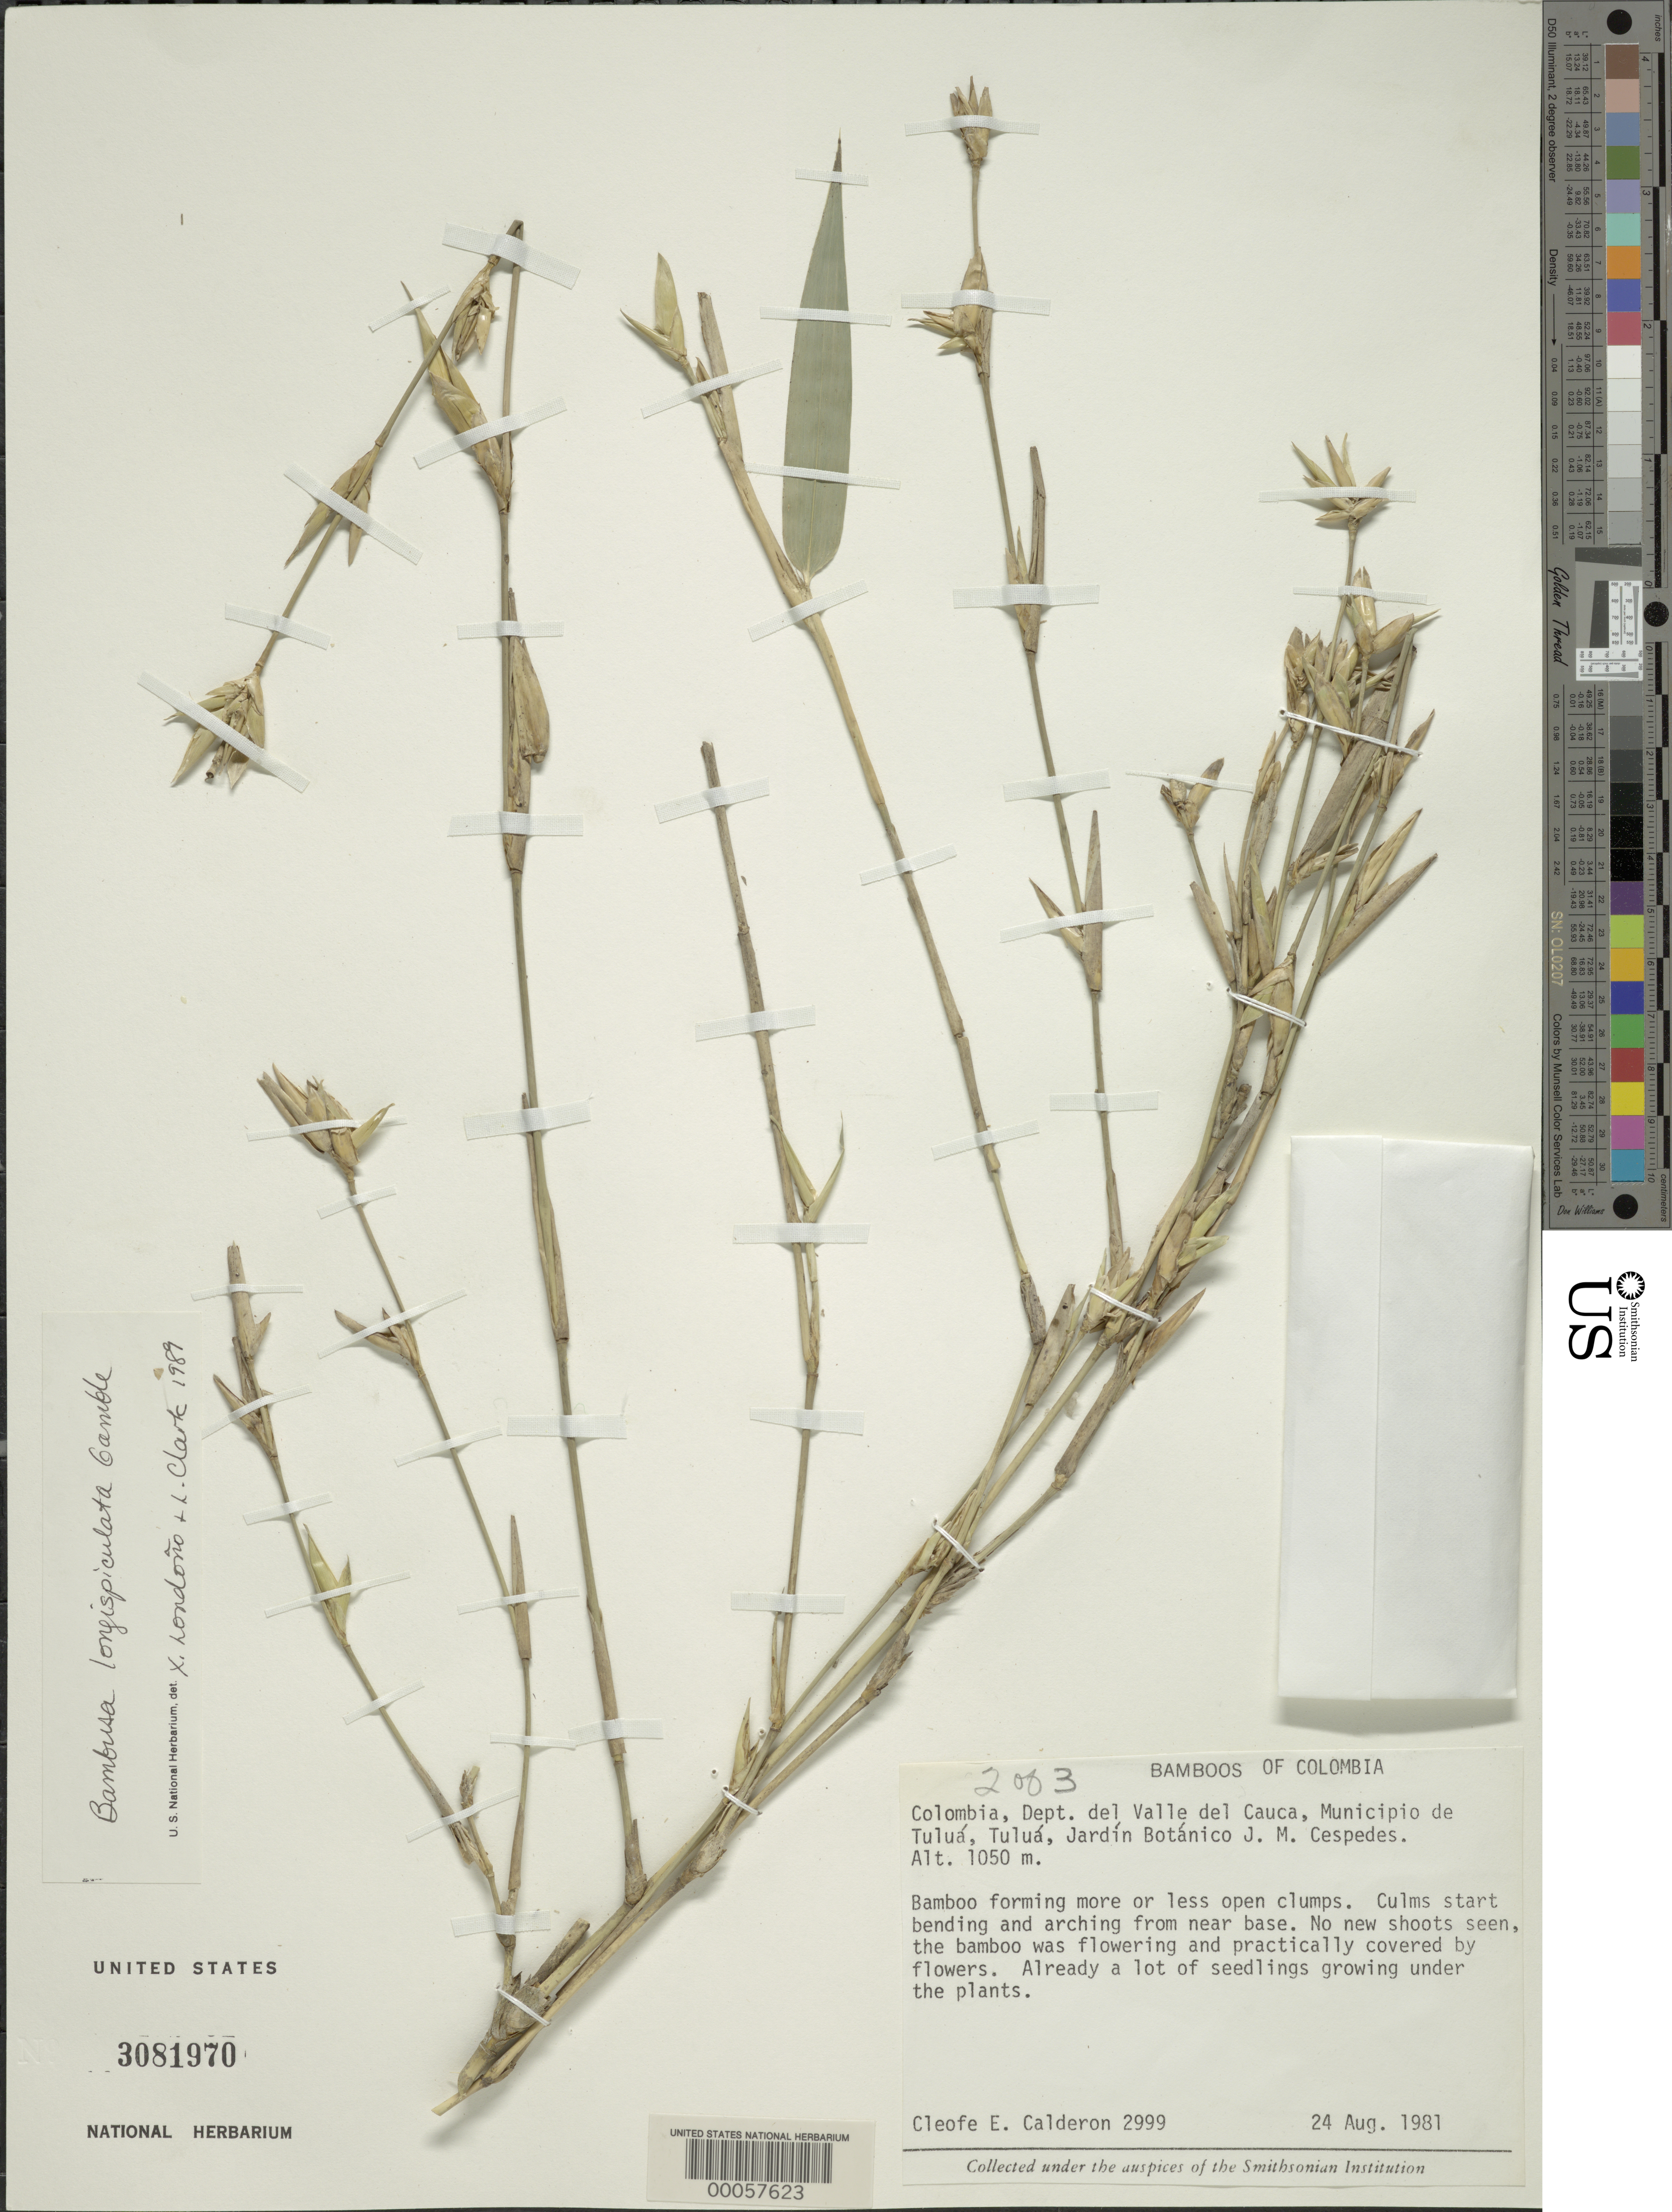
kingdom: Plantae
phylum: Tracheophyta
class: Liliopsida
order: Poales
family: Poaceae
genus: Bambusa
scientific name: Bambusa longispiculata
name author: Gamble ex Brandis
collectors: C. E. Calderón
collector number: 2999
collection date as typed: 24 Aug 1981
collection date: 1981-08-24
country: Colombia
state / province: Valle del Cauca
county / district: Tuluá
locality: Jardin Botanico J.M. Cespedes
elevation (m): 1050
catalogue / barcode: US 3081970